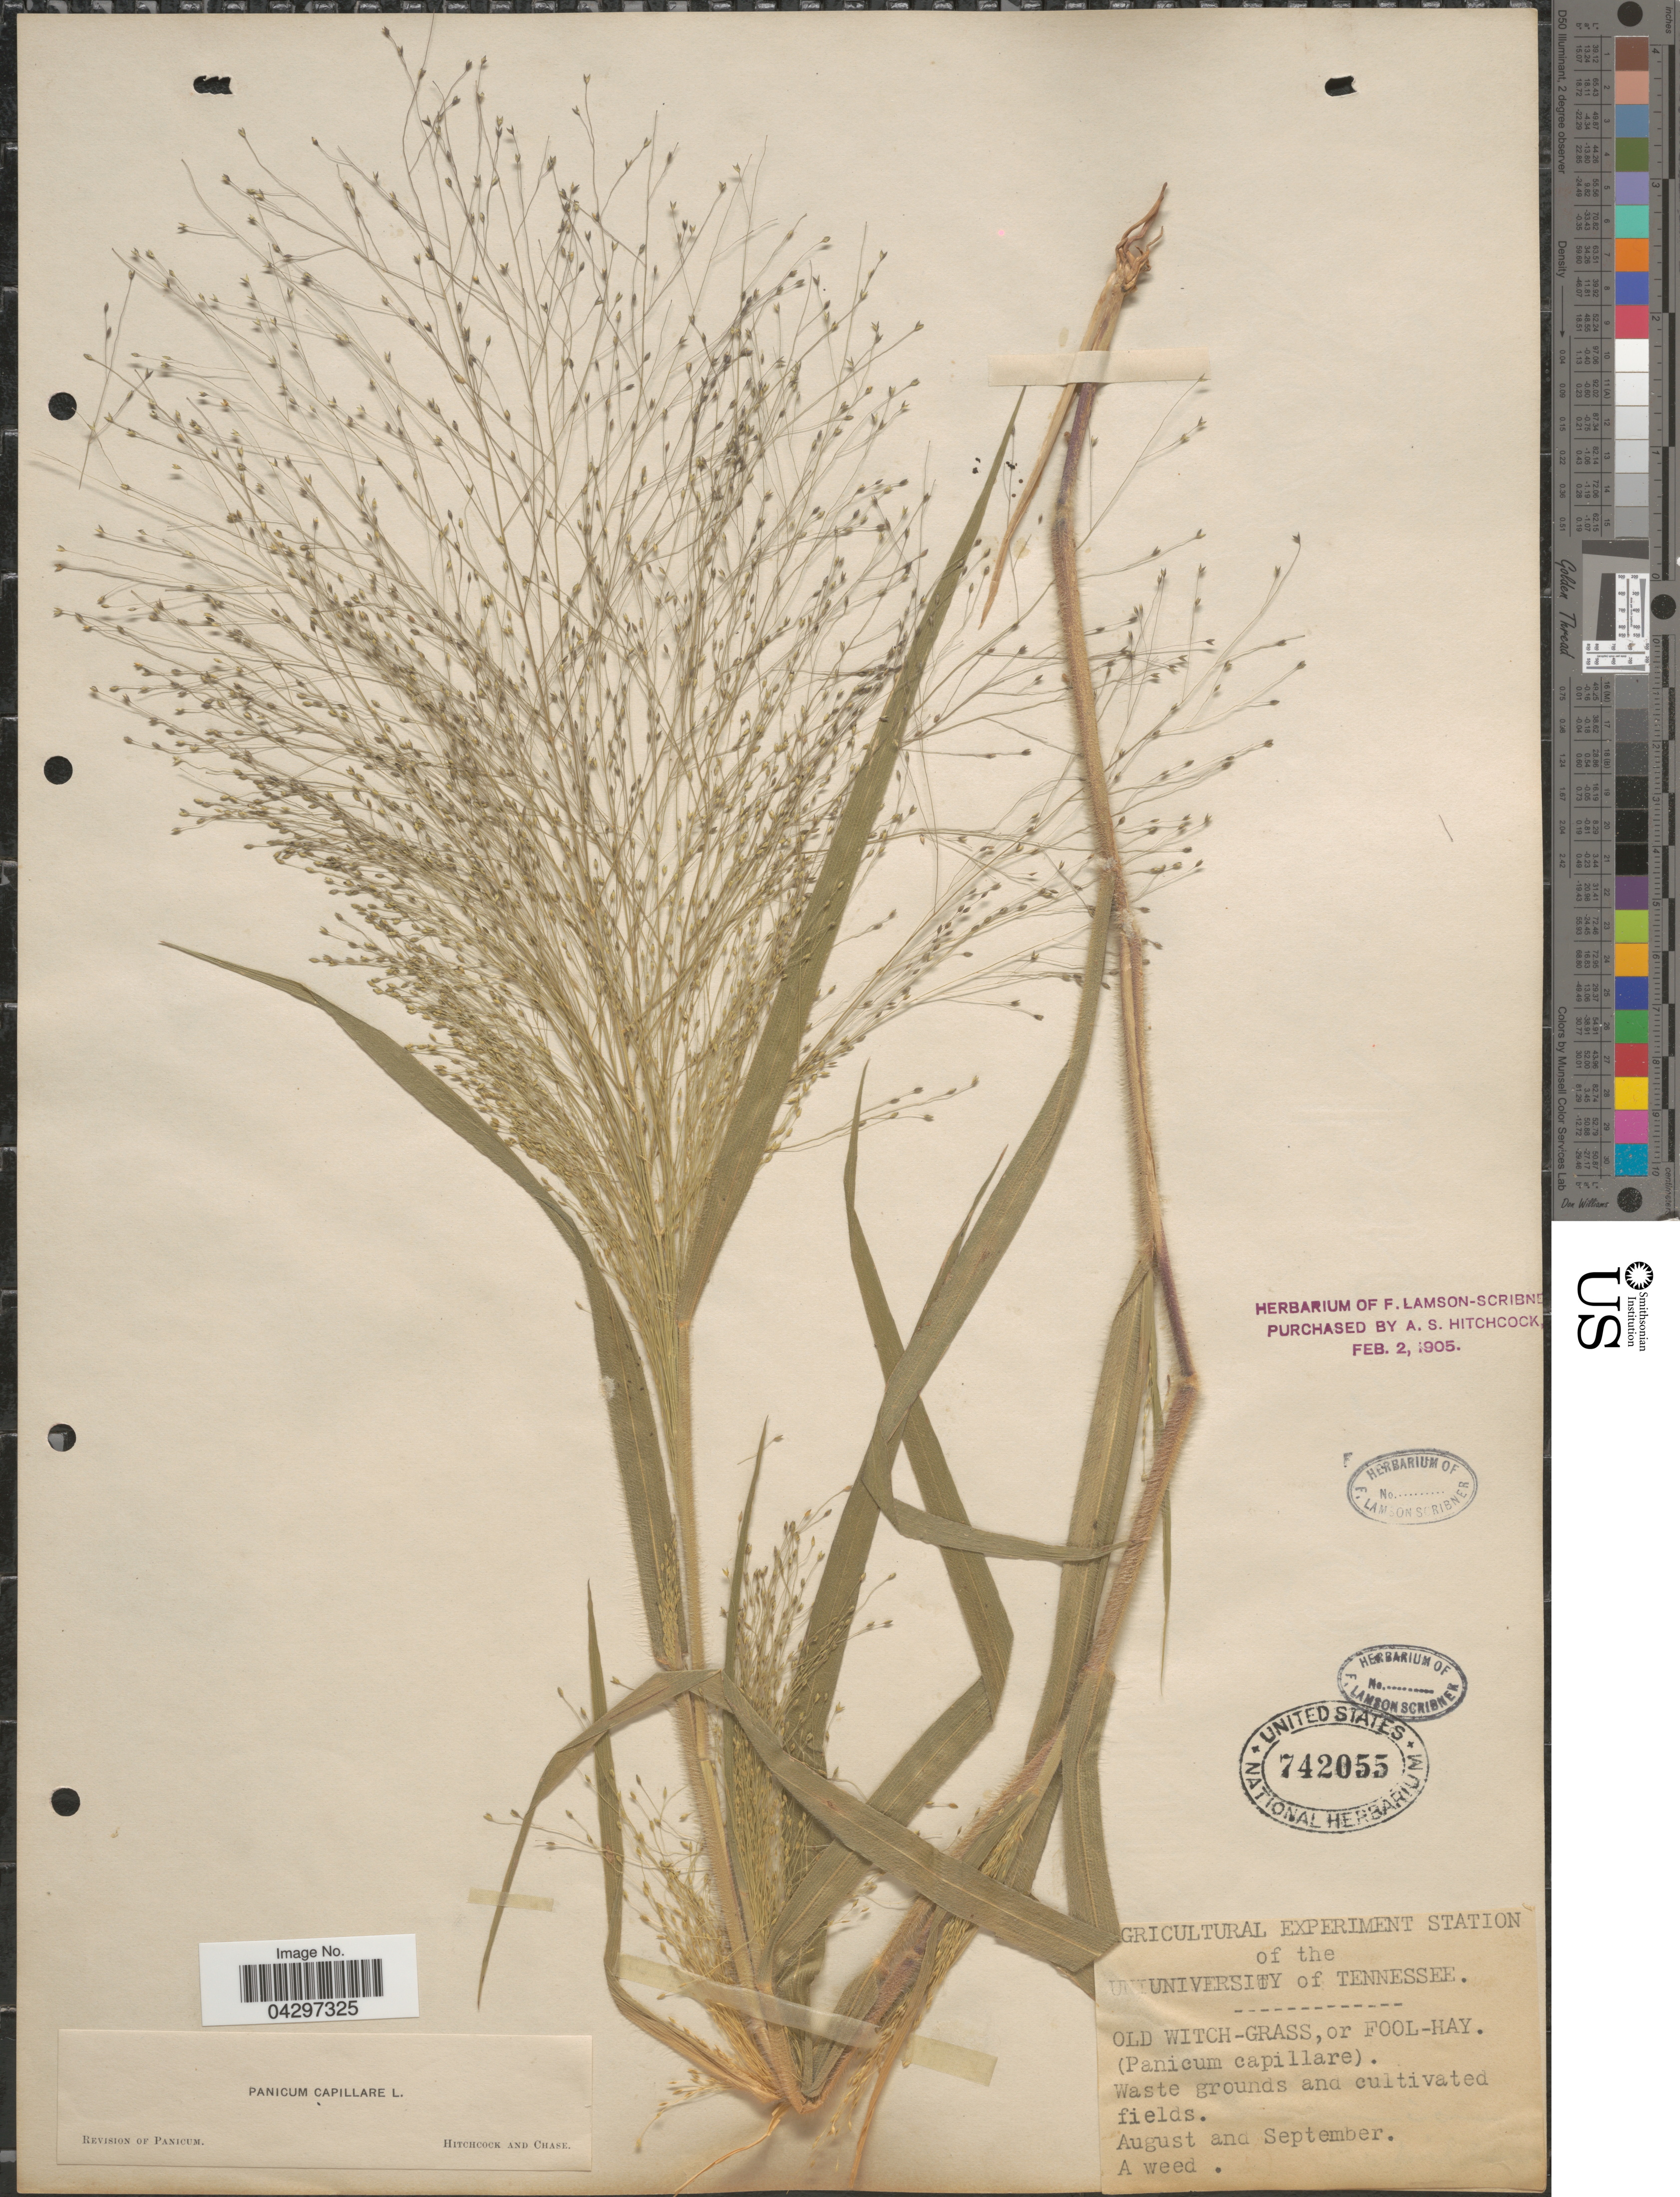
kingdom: Plantae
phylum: Tracheophyta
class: Liliopsida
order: Poales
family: Poaceae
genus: Panicum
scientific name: Panicum capillare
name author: L.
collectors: A. Weed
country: United States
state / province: Tennessee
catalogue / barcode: US 742055